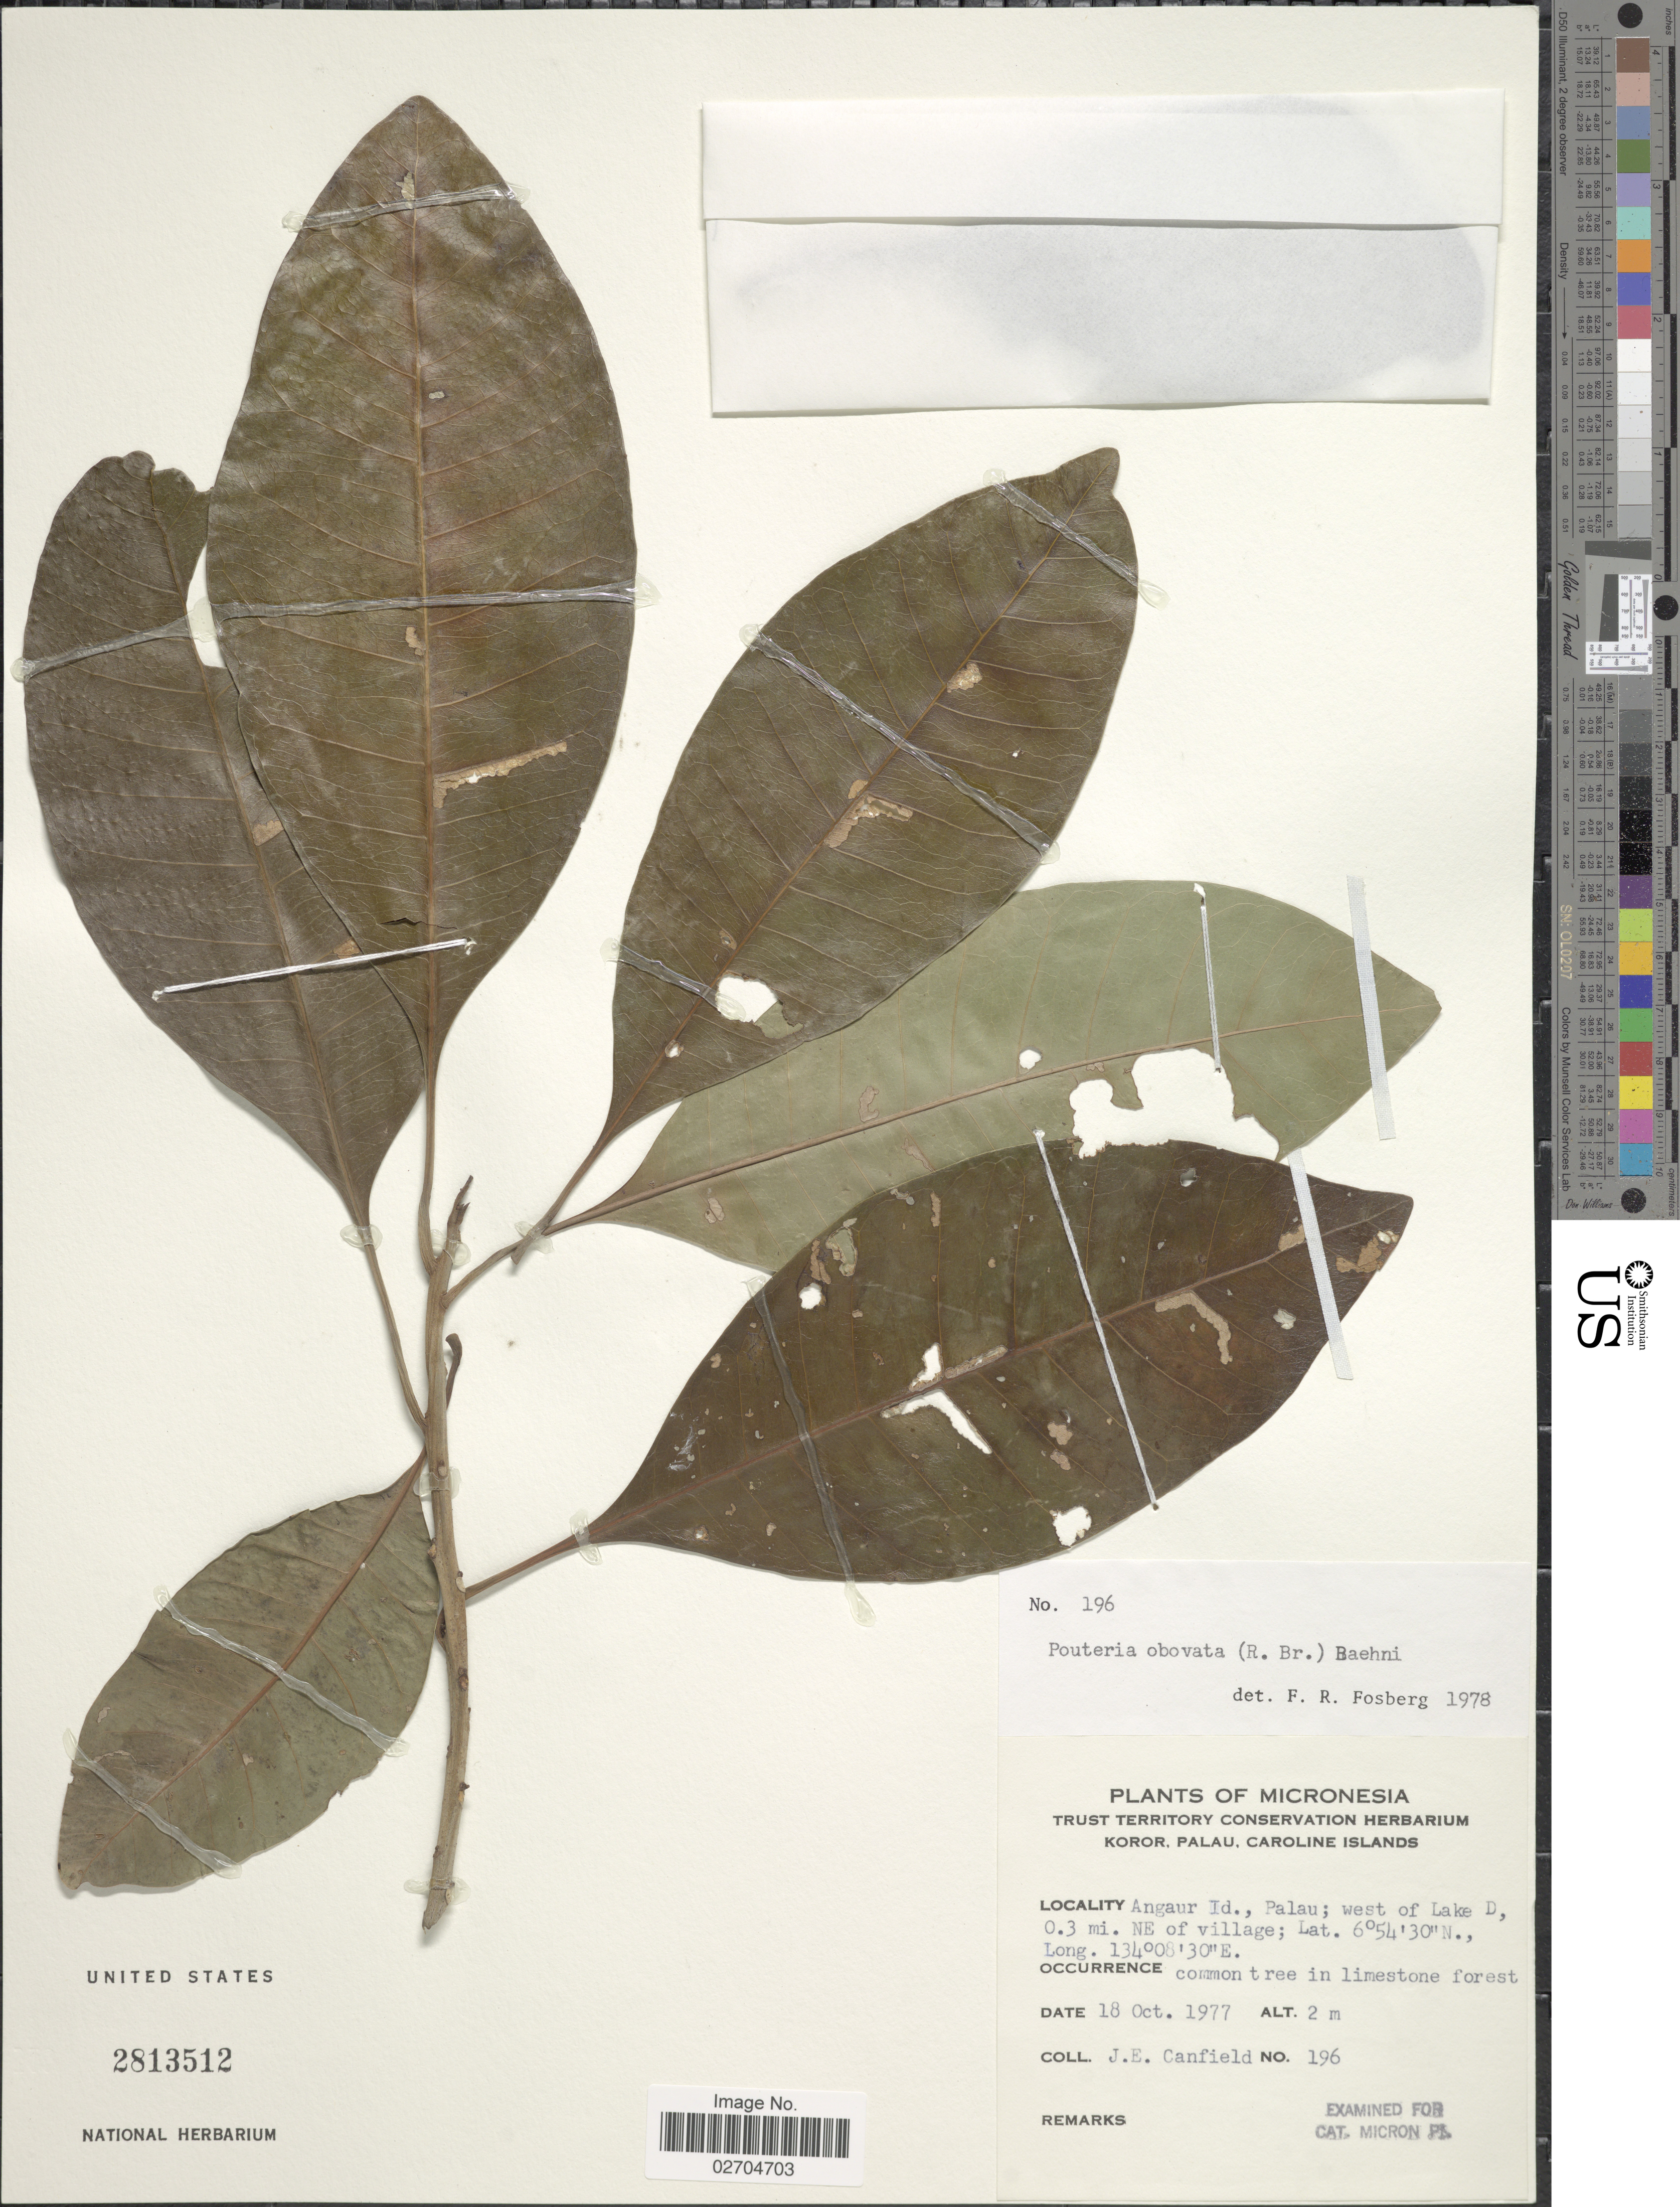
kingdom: Plantae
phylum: Tracheophyta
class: Magnoliopsida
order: Ericales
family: Sapotaceae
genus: Planchonella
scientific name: Planchonella obovata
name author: (R. Br.) Pierre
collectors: J. E. Canfield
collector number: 196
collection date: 1977-10-18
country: Palau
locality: Micronesia. Angaur Id, Palau; west of Lake D, 0.3 mi. NE village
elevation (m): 2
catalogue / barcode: US 2813512